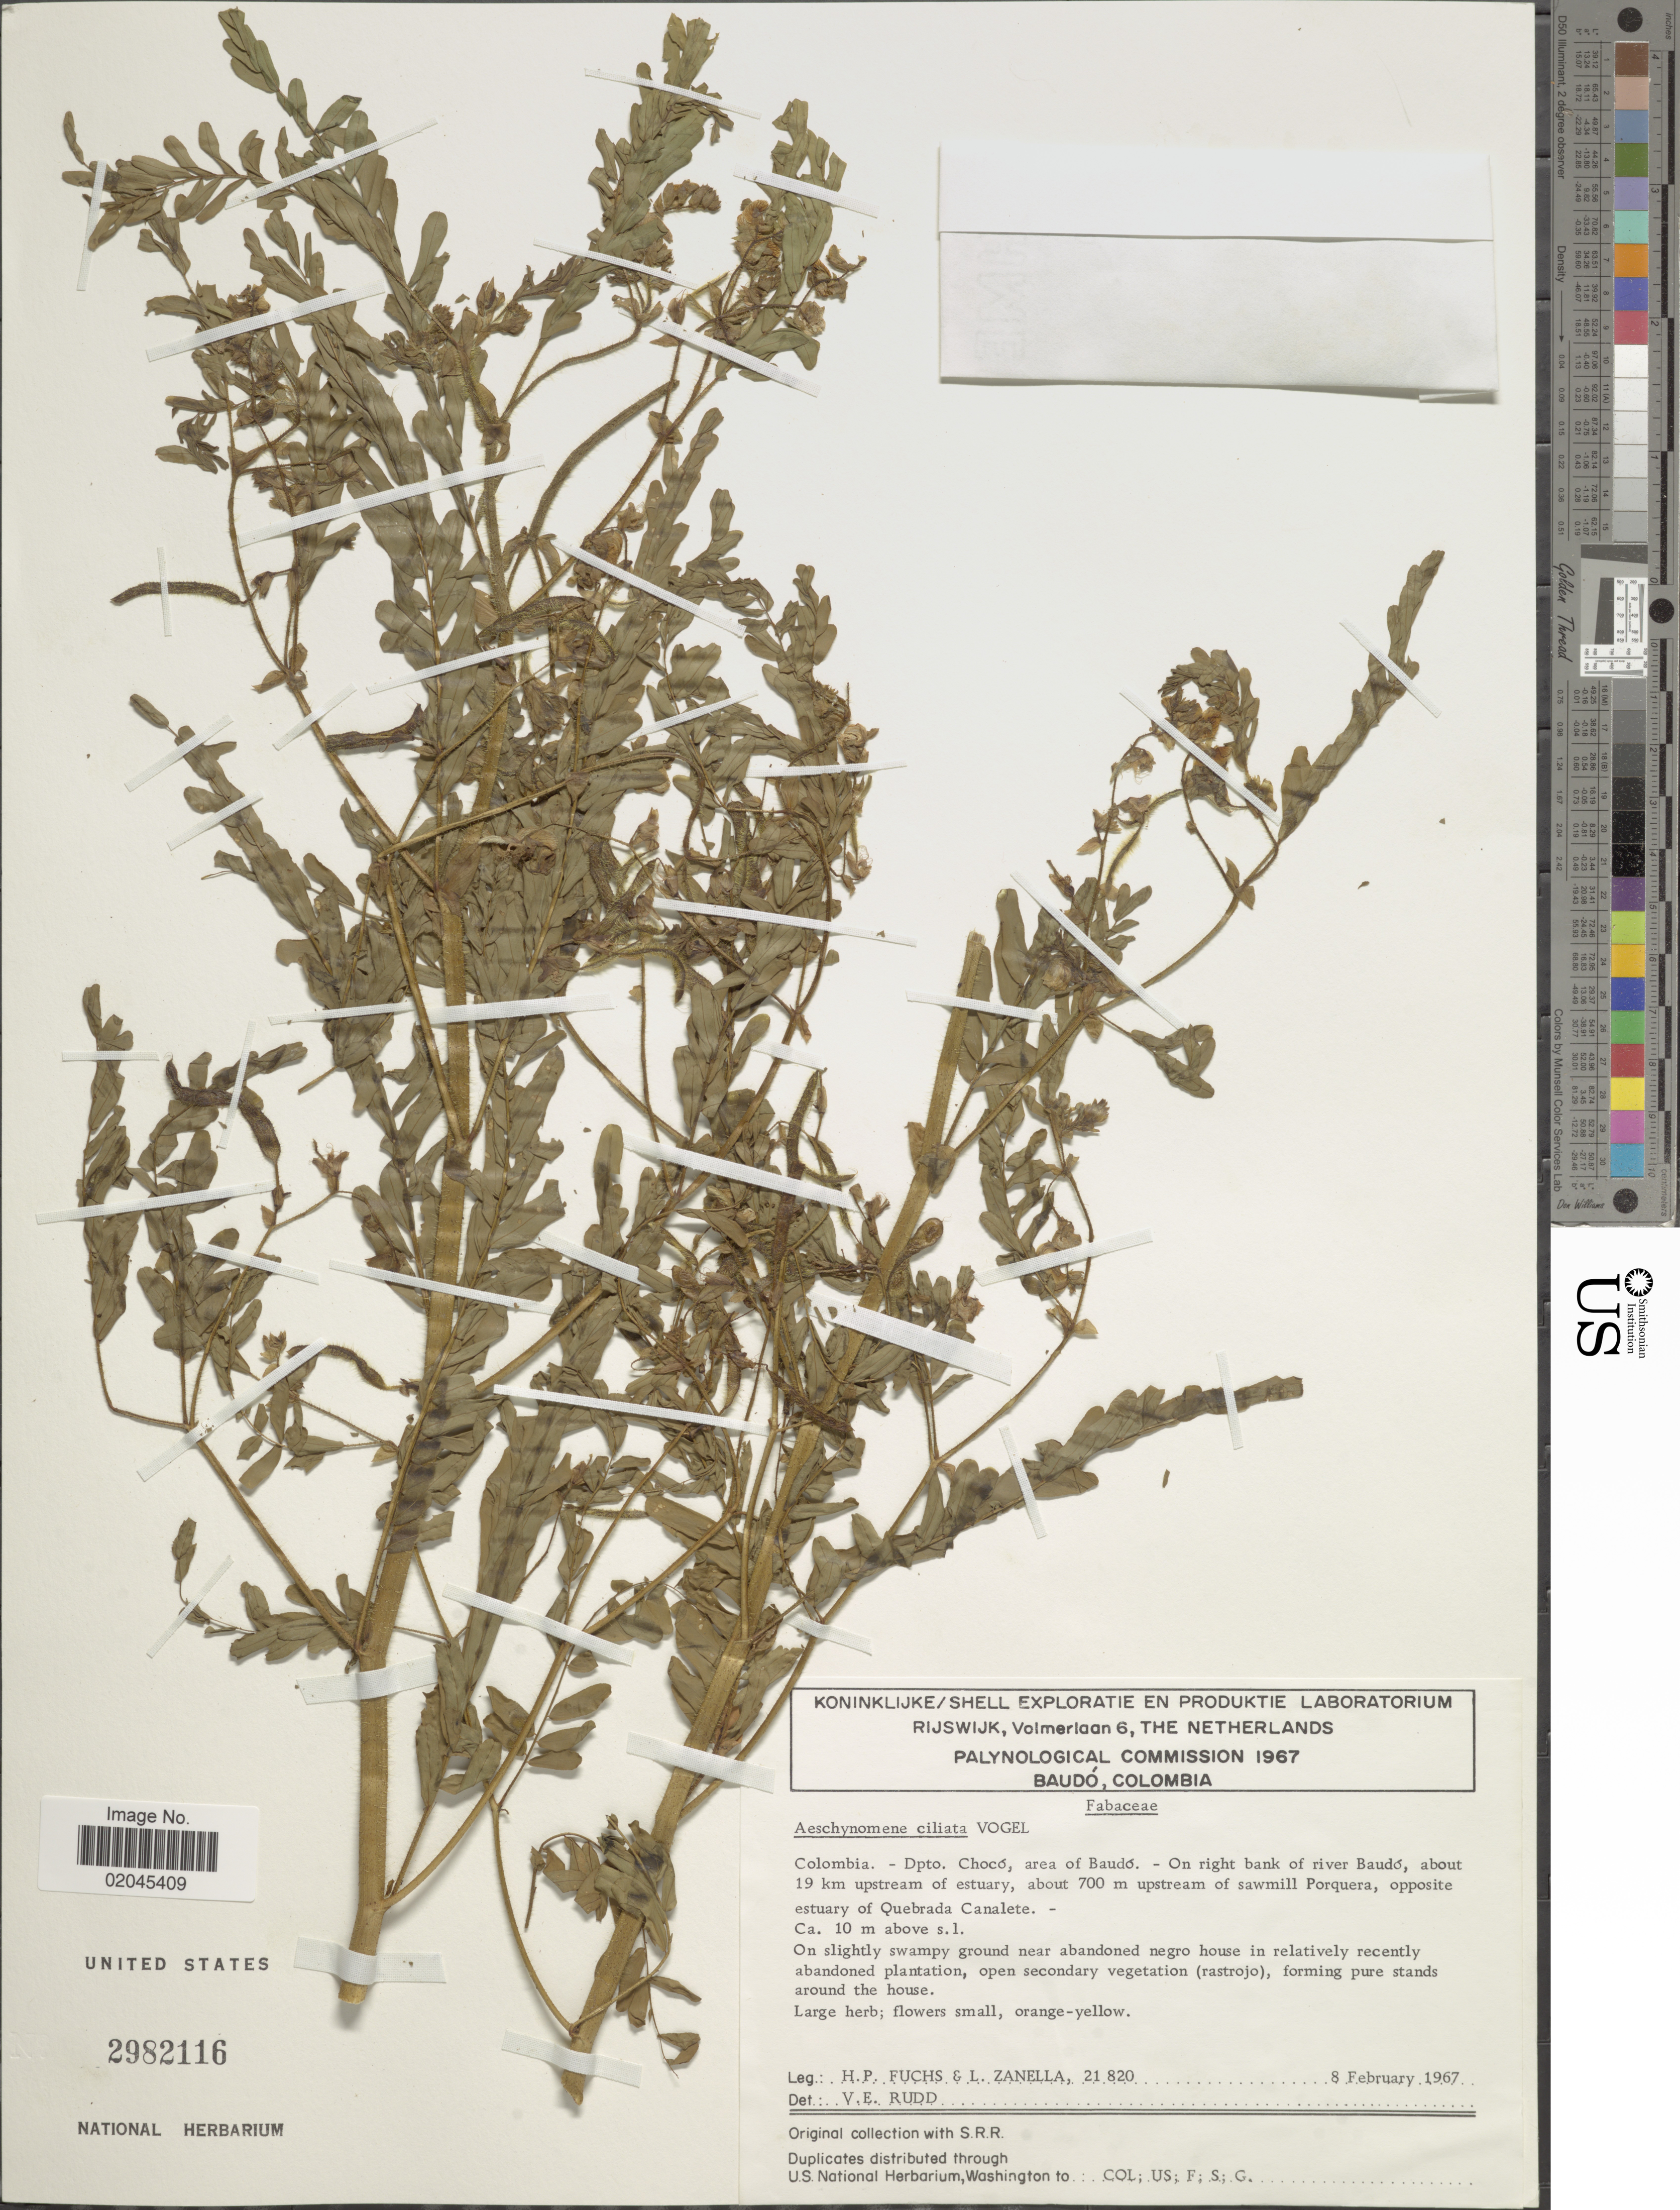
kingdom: Plantae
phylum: Tracheophyta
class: Magnoliopsida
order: Fabales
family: Fabaceae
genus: Aeschynomene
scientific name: Aeschynomene ciliata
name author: Vogel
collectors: H. P. Fuchs & L. Zanella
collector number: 21820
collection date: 1967-02-08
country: Colombia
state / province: Chocó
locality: Colombia, Dpto. Choco, area of Baudo, On right bank of river Baudo, about 19 km upstream of estuary, about 700 m upstream of sawmill Porquera, opposite estuary of Quebrada Canalete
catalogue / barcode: US 2982116